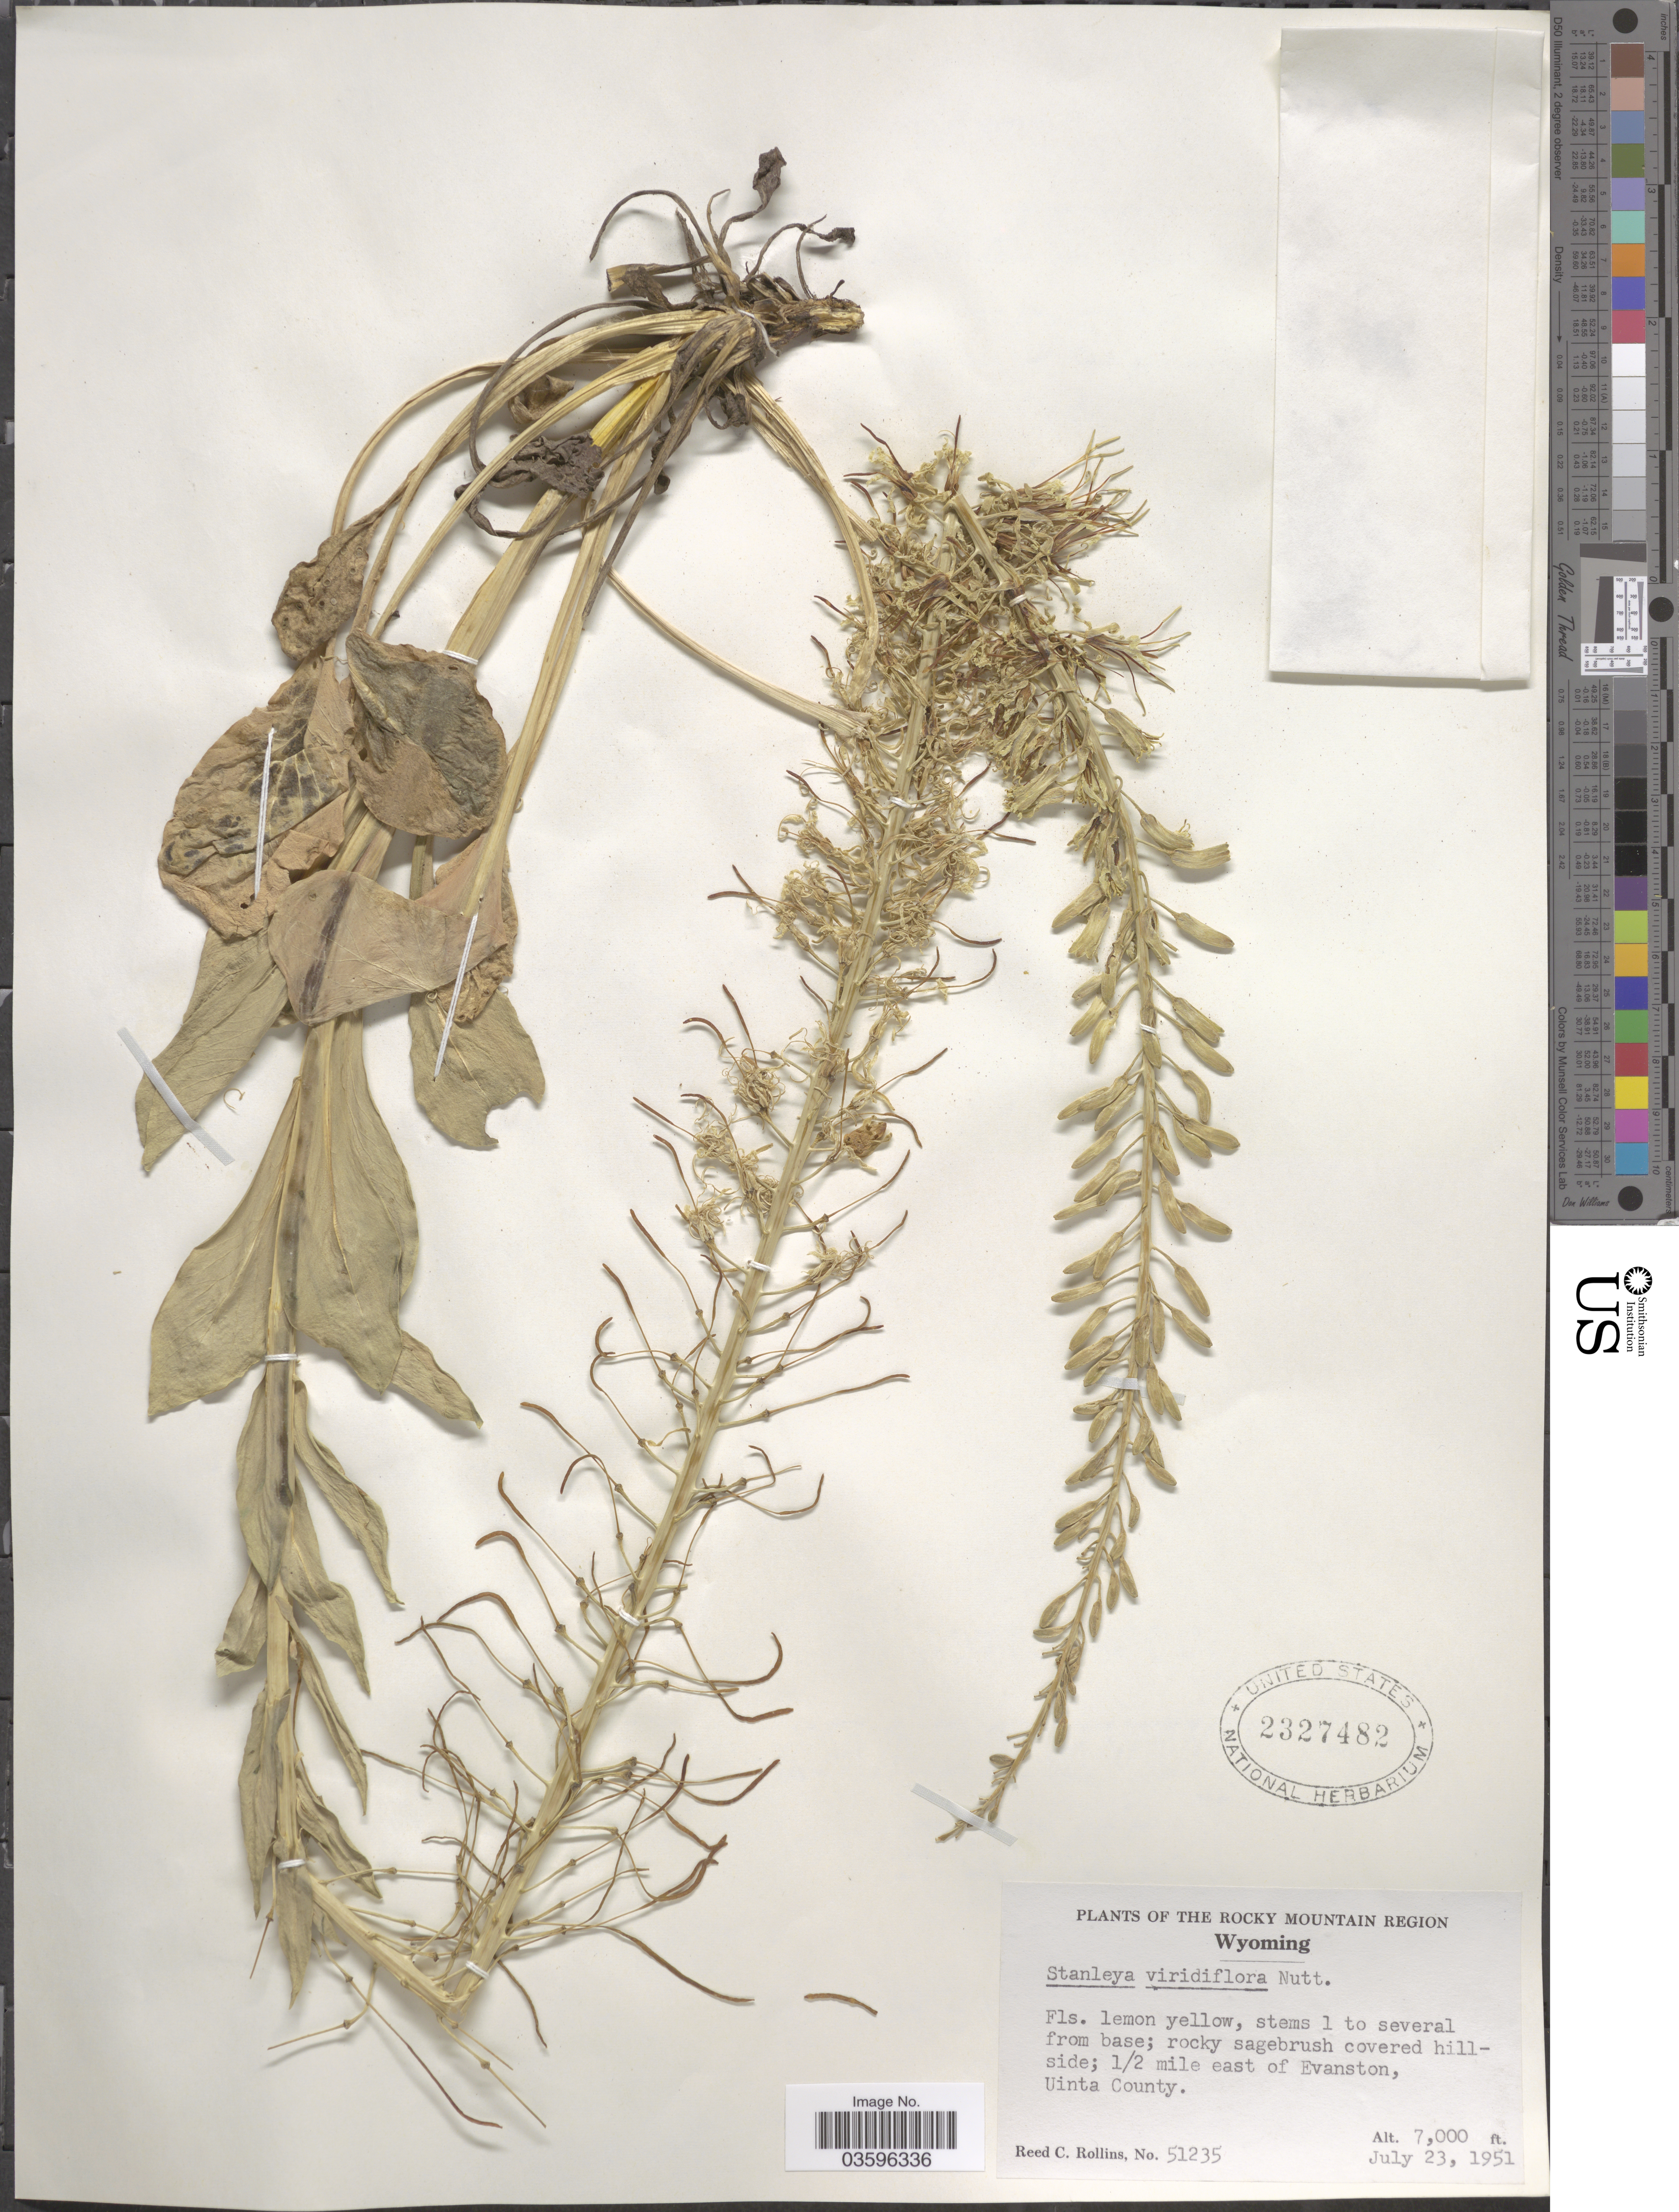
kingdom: Plantae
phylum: Tracheophyta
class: Magnoliopsida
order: Brassicales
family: Brassicaceae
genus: Stanleya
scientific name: Stanleya viridiflora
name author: Nutt.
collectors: R. C. Rollins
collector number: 51235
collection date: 1951-07-23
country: United States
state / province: Wyoming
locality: The Rocky Mountain Region. ½ mile east of Evanston, Uinta County.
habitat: rocky sagebrush covered hillside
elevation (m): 2134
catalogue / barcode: US 2327482